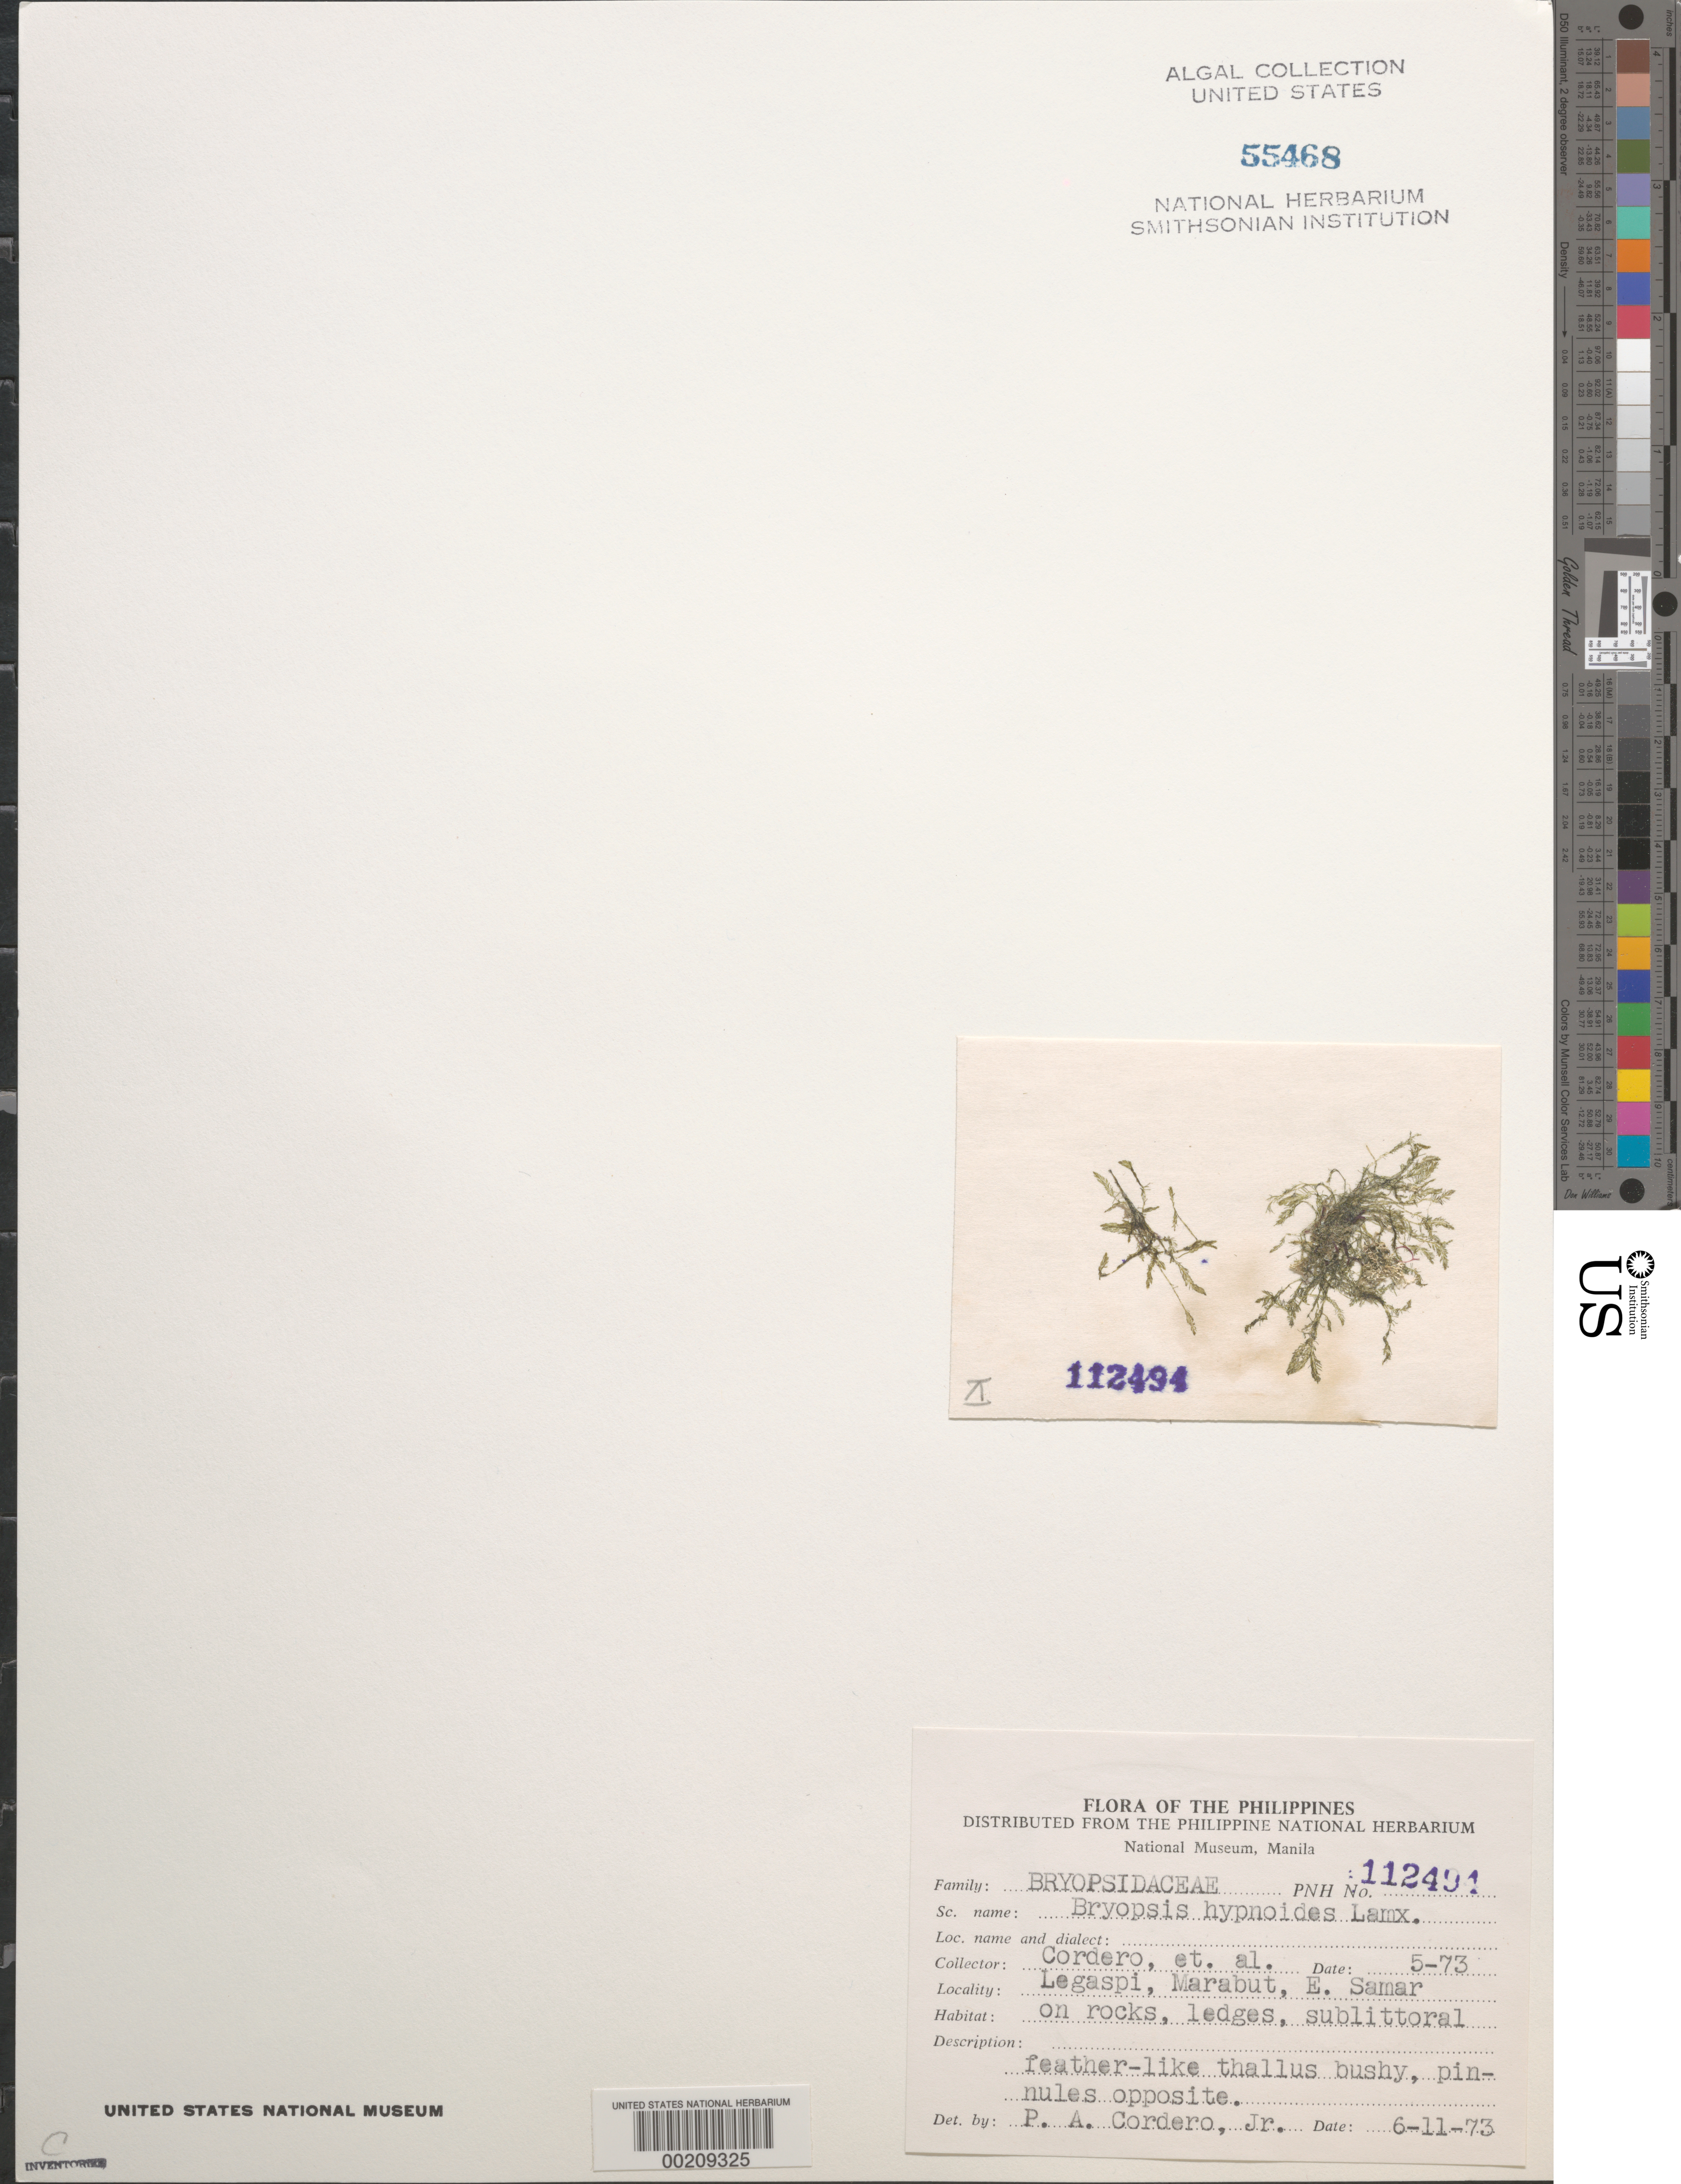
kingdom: Plantae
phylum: Chlorophyta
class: Ulvophyceae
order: Bryopsidales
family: Bryopsidaceae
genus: Bryopsis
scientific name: Bryopsis hypnoides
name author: J.V.Lamouroux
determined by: Cordero, P. A., Jr.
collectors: P. A. Cordero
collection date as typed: May 1973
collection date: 1973-05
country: Philippines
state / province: Eastern Visayas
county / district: Eastern Samar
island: Samar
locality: Legaspi, Marabut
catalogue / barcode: US 55468